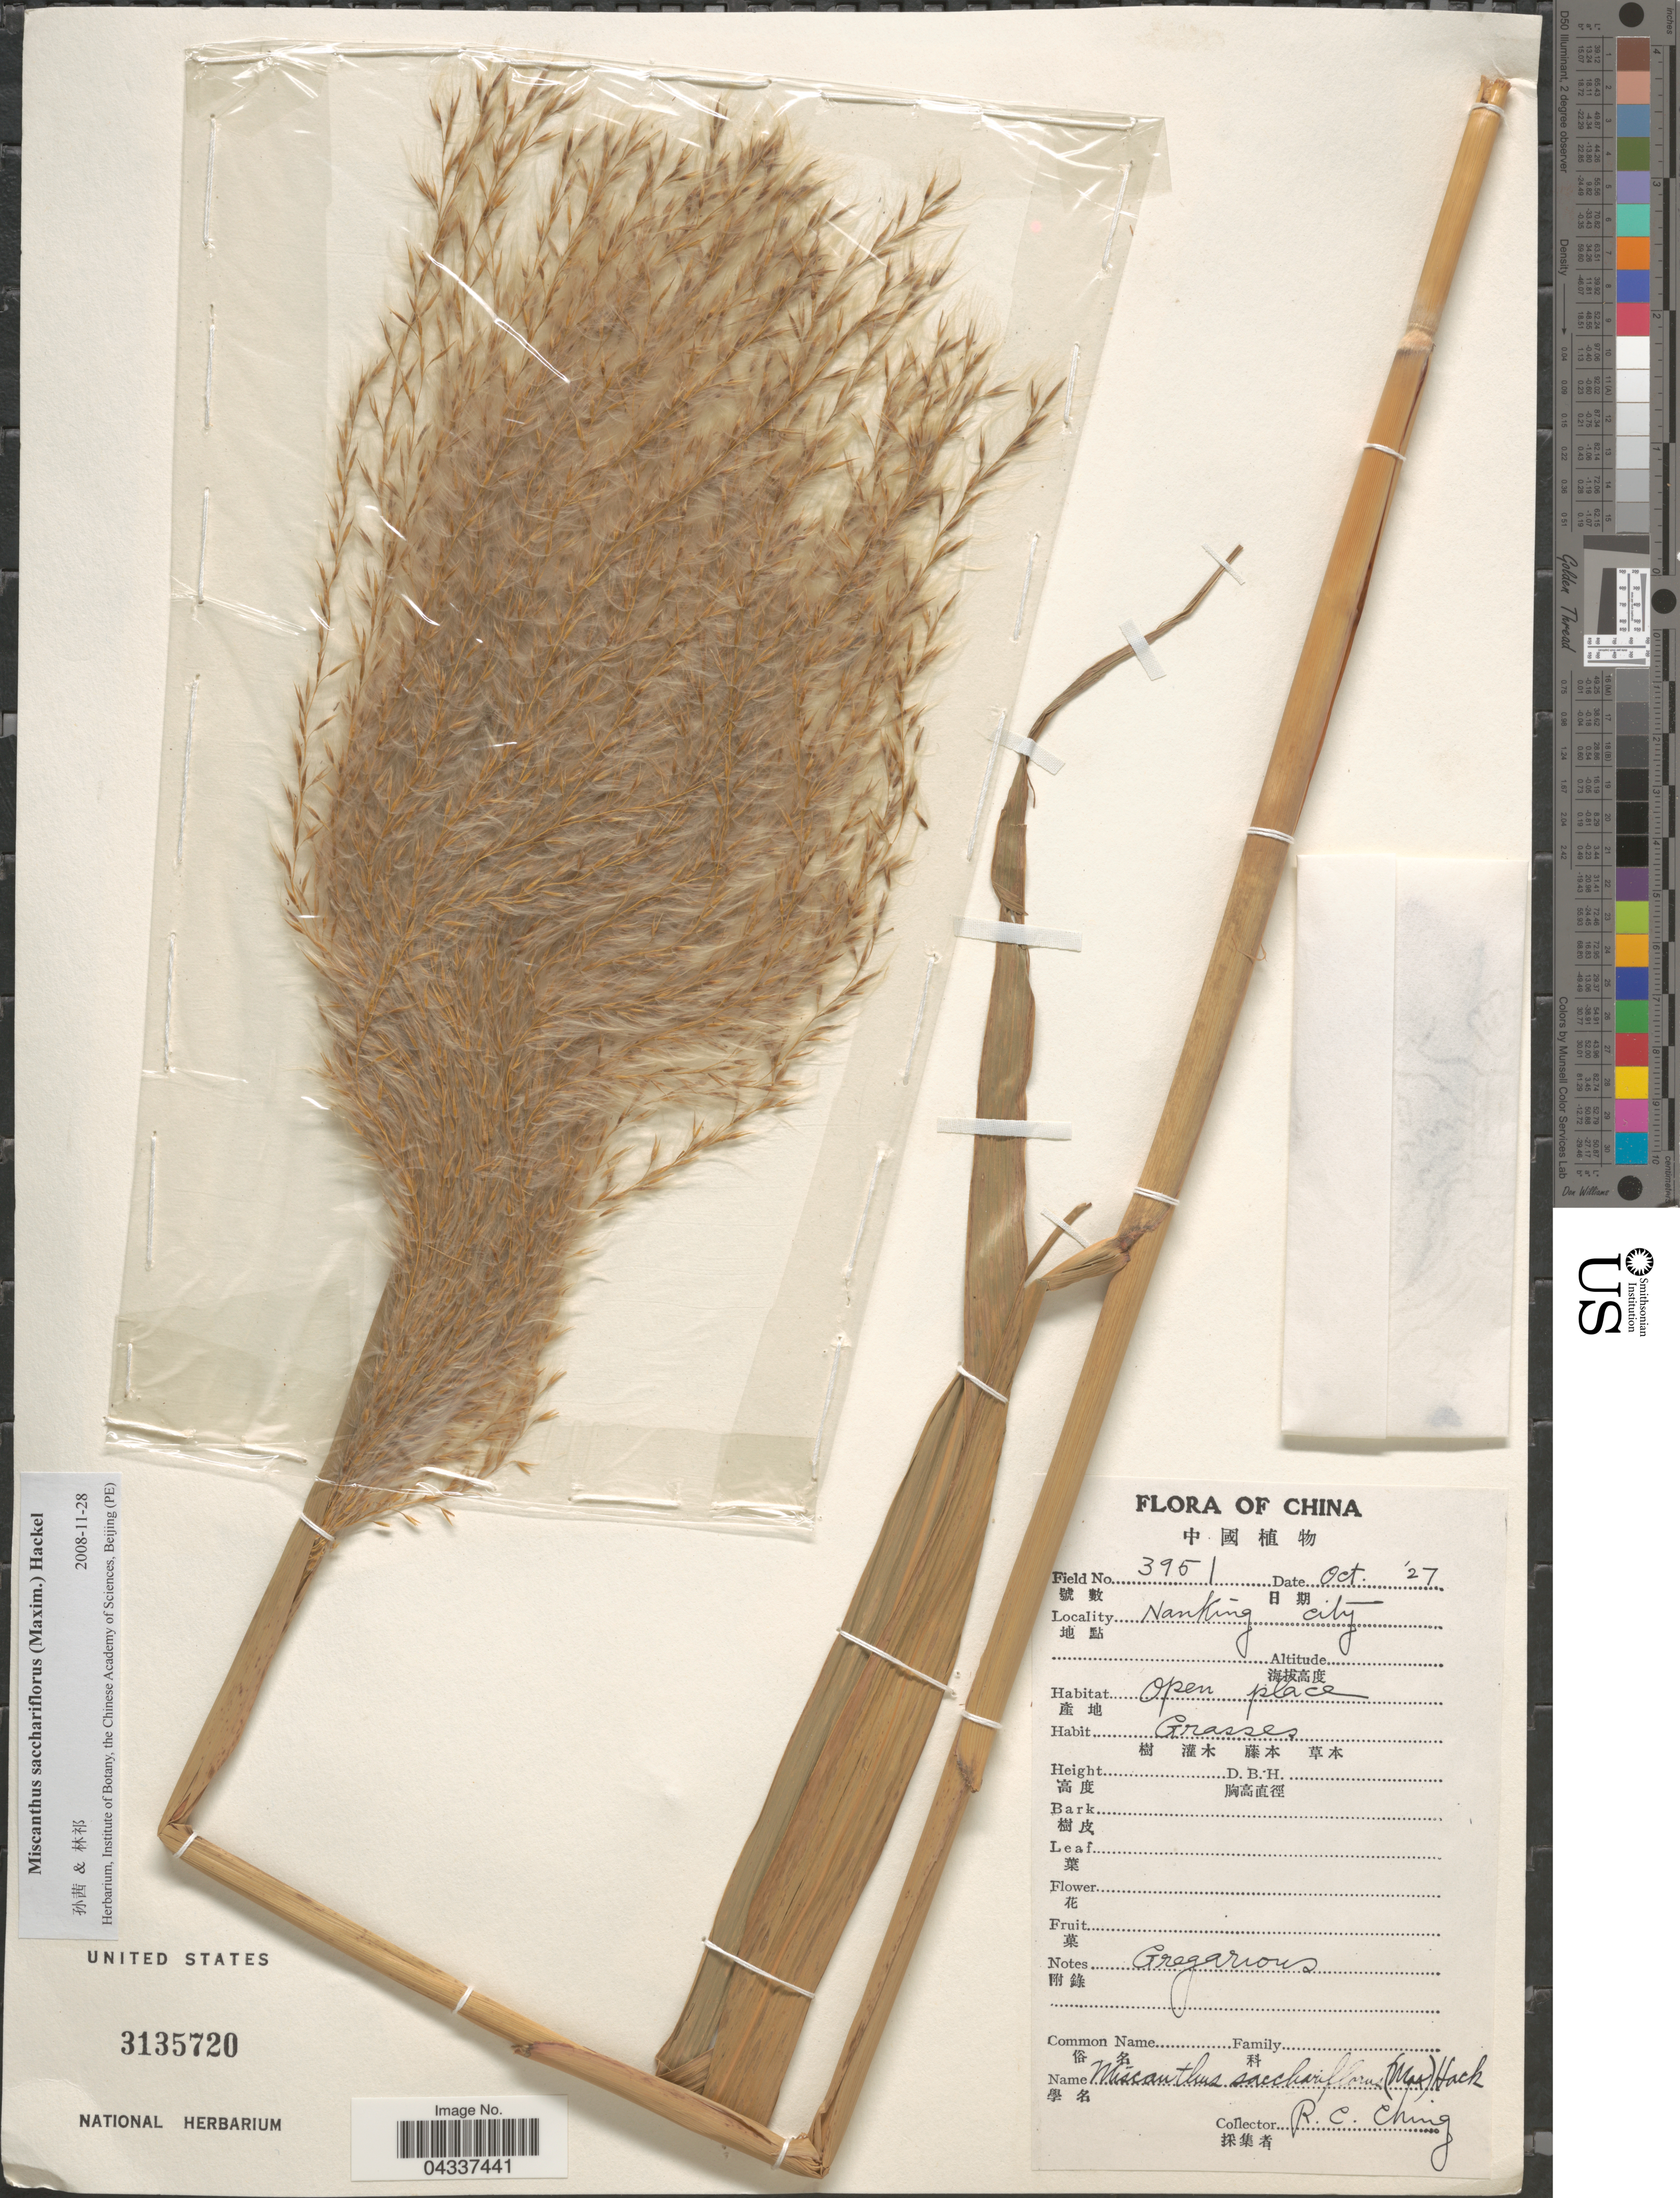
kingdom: Plantae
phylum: Tracheophyta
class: Liliopsida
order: Poales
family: Poaceae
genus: Miscanthus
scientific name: Miscanthus sacchariflorus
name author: (Maxim.) Hack.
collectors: R. C. Ching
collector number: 3951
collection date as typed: Transcribed d/m/y: /10/27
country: China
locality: Nanking City. Open place.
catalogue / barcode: US 3135720